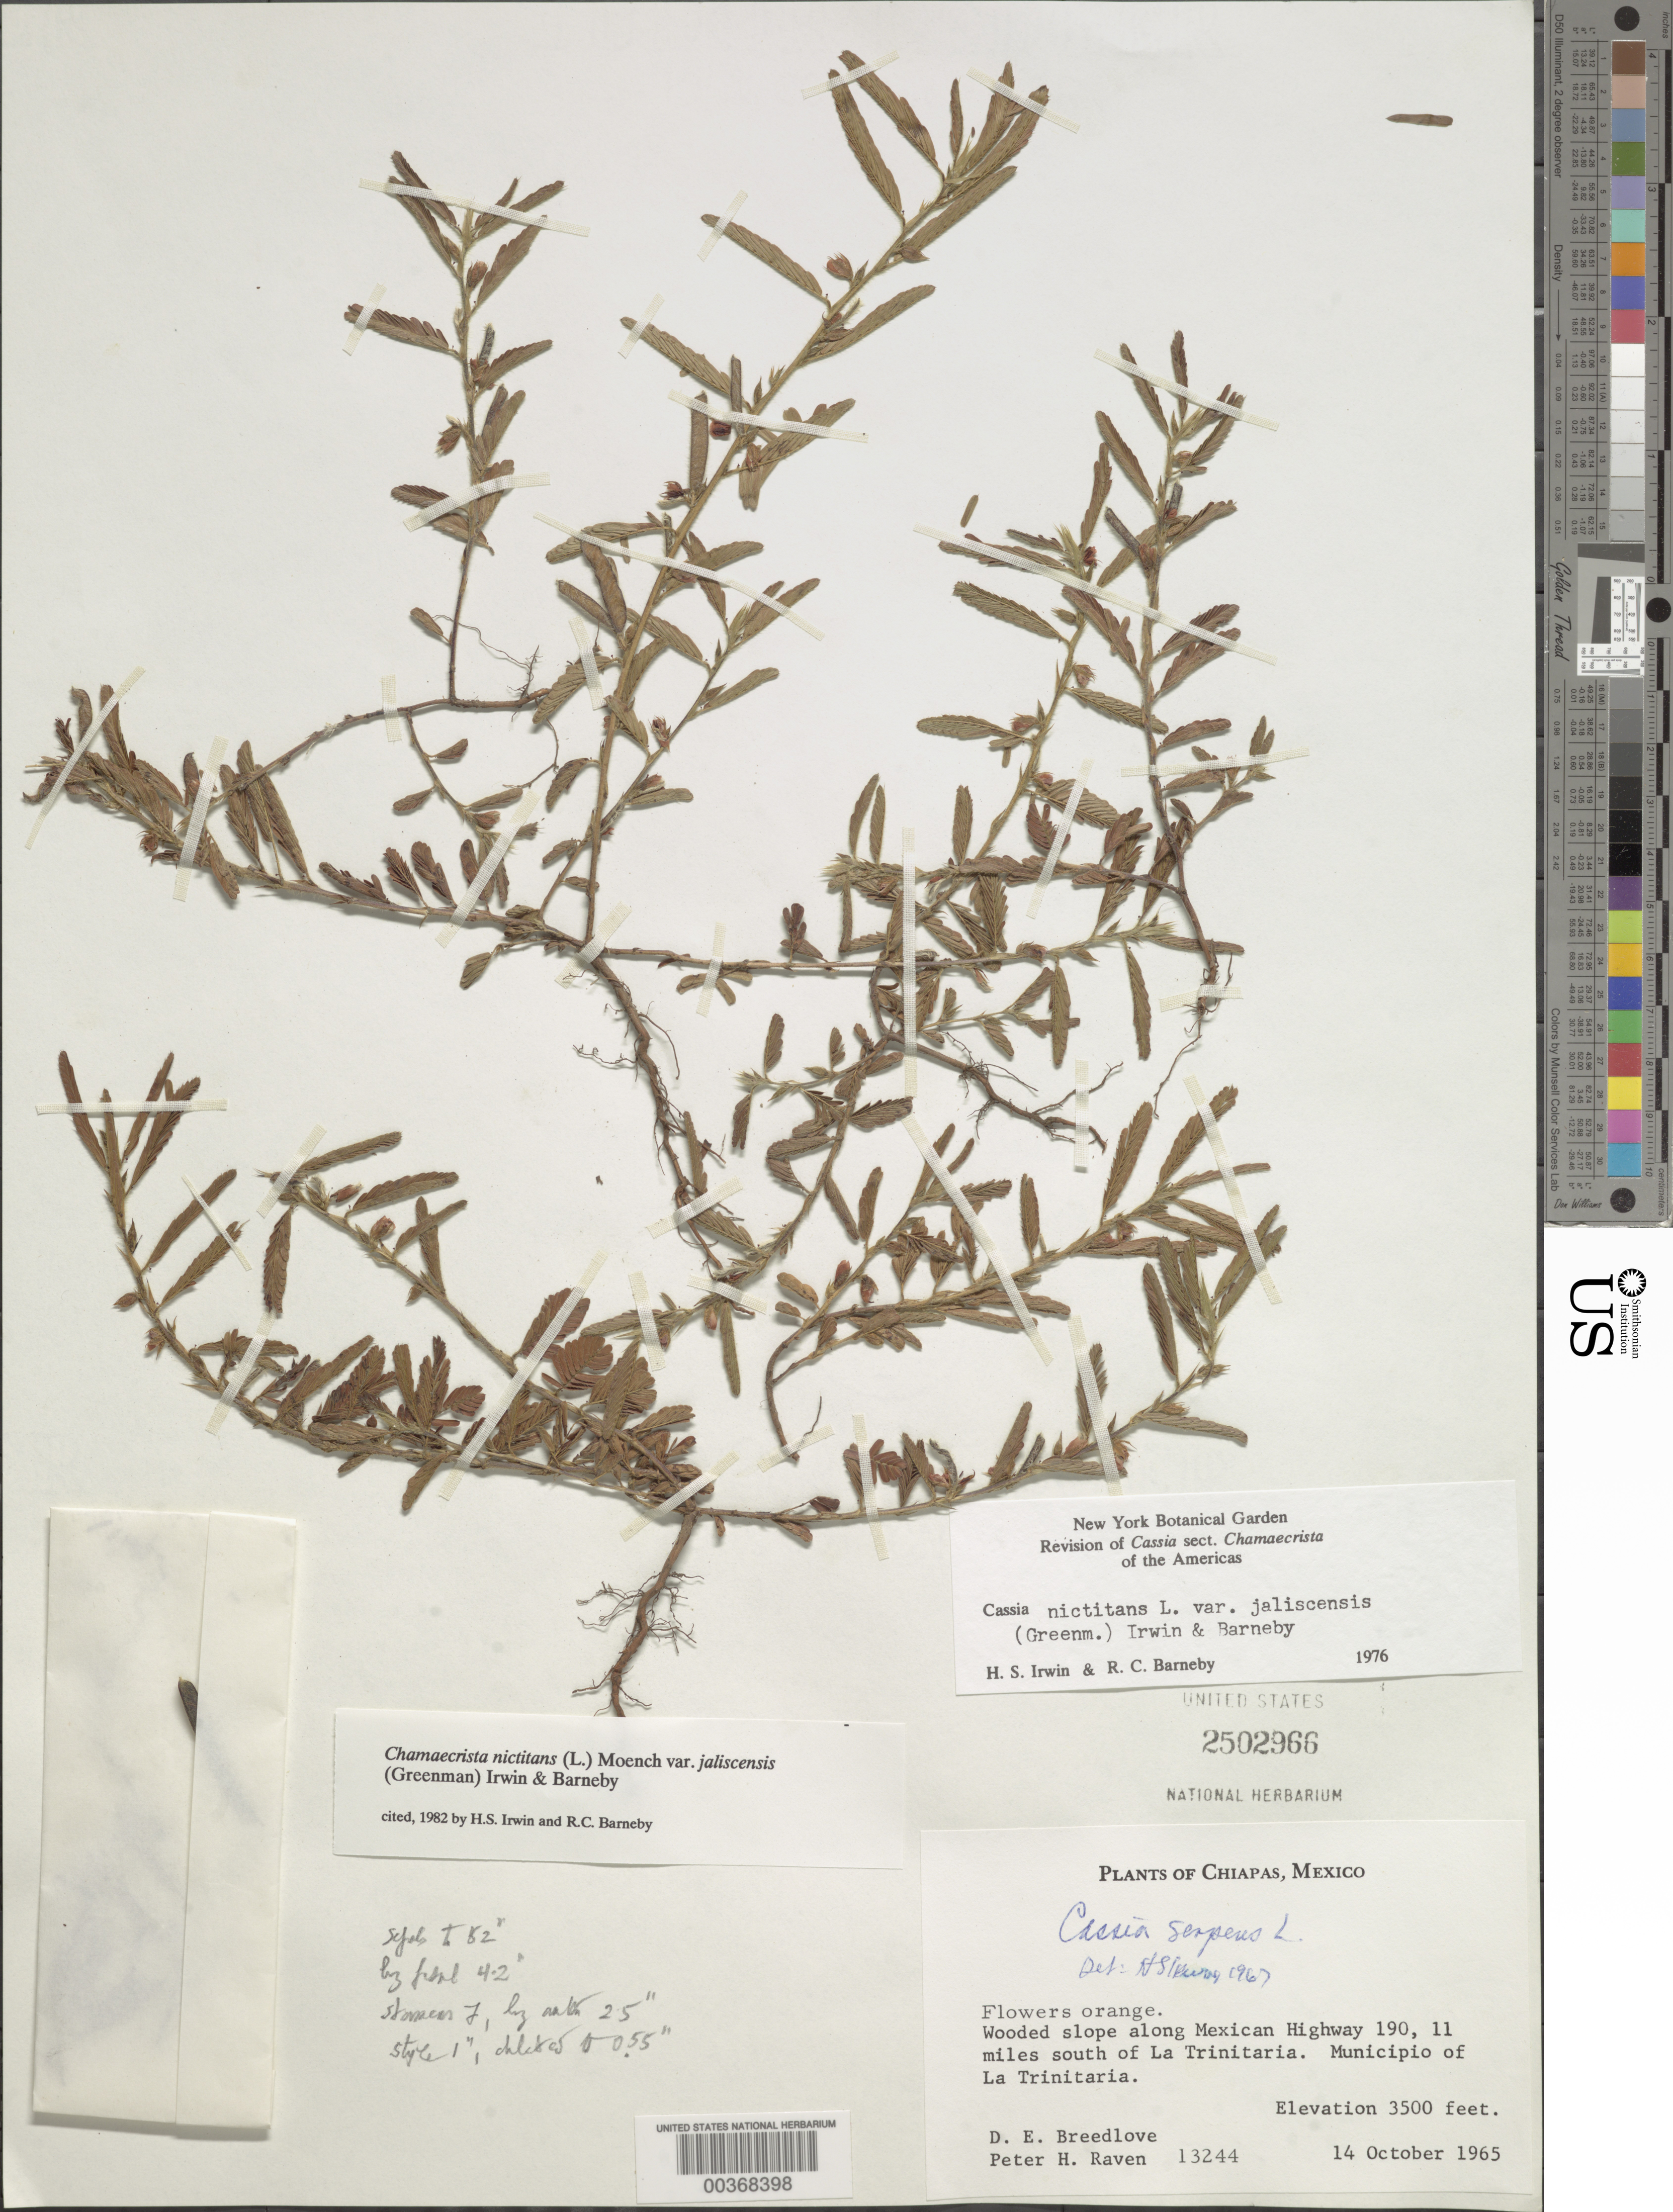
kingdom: Plantae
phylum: Tracheophyta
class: Magnoliopsida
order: Fabales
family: Fabaceae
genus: Chamaecrista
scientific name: Chamaecrista nictitans var. jaliscensis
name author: (Greenm.) H.S. Irwin & Barneby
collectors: D. E. Breedlove & P. H. Raven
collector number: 13244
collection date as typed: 14 Oct 1965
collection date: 1965-10-14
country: Mexico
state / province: Chiapas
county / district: Trinitaria, La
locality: Along Mexican highway 190, 11 mi S of La Trinitaria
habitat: Wooded slope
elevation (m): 1067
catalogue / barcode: US 2502966